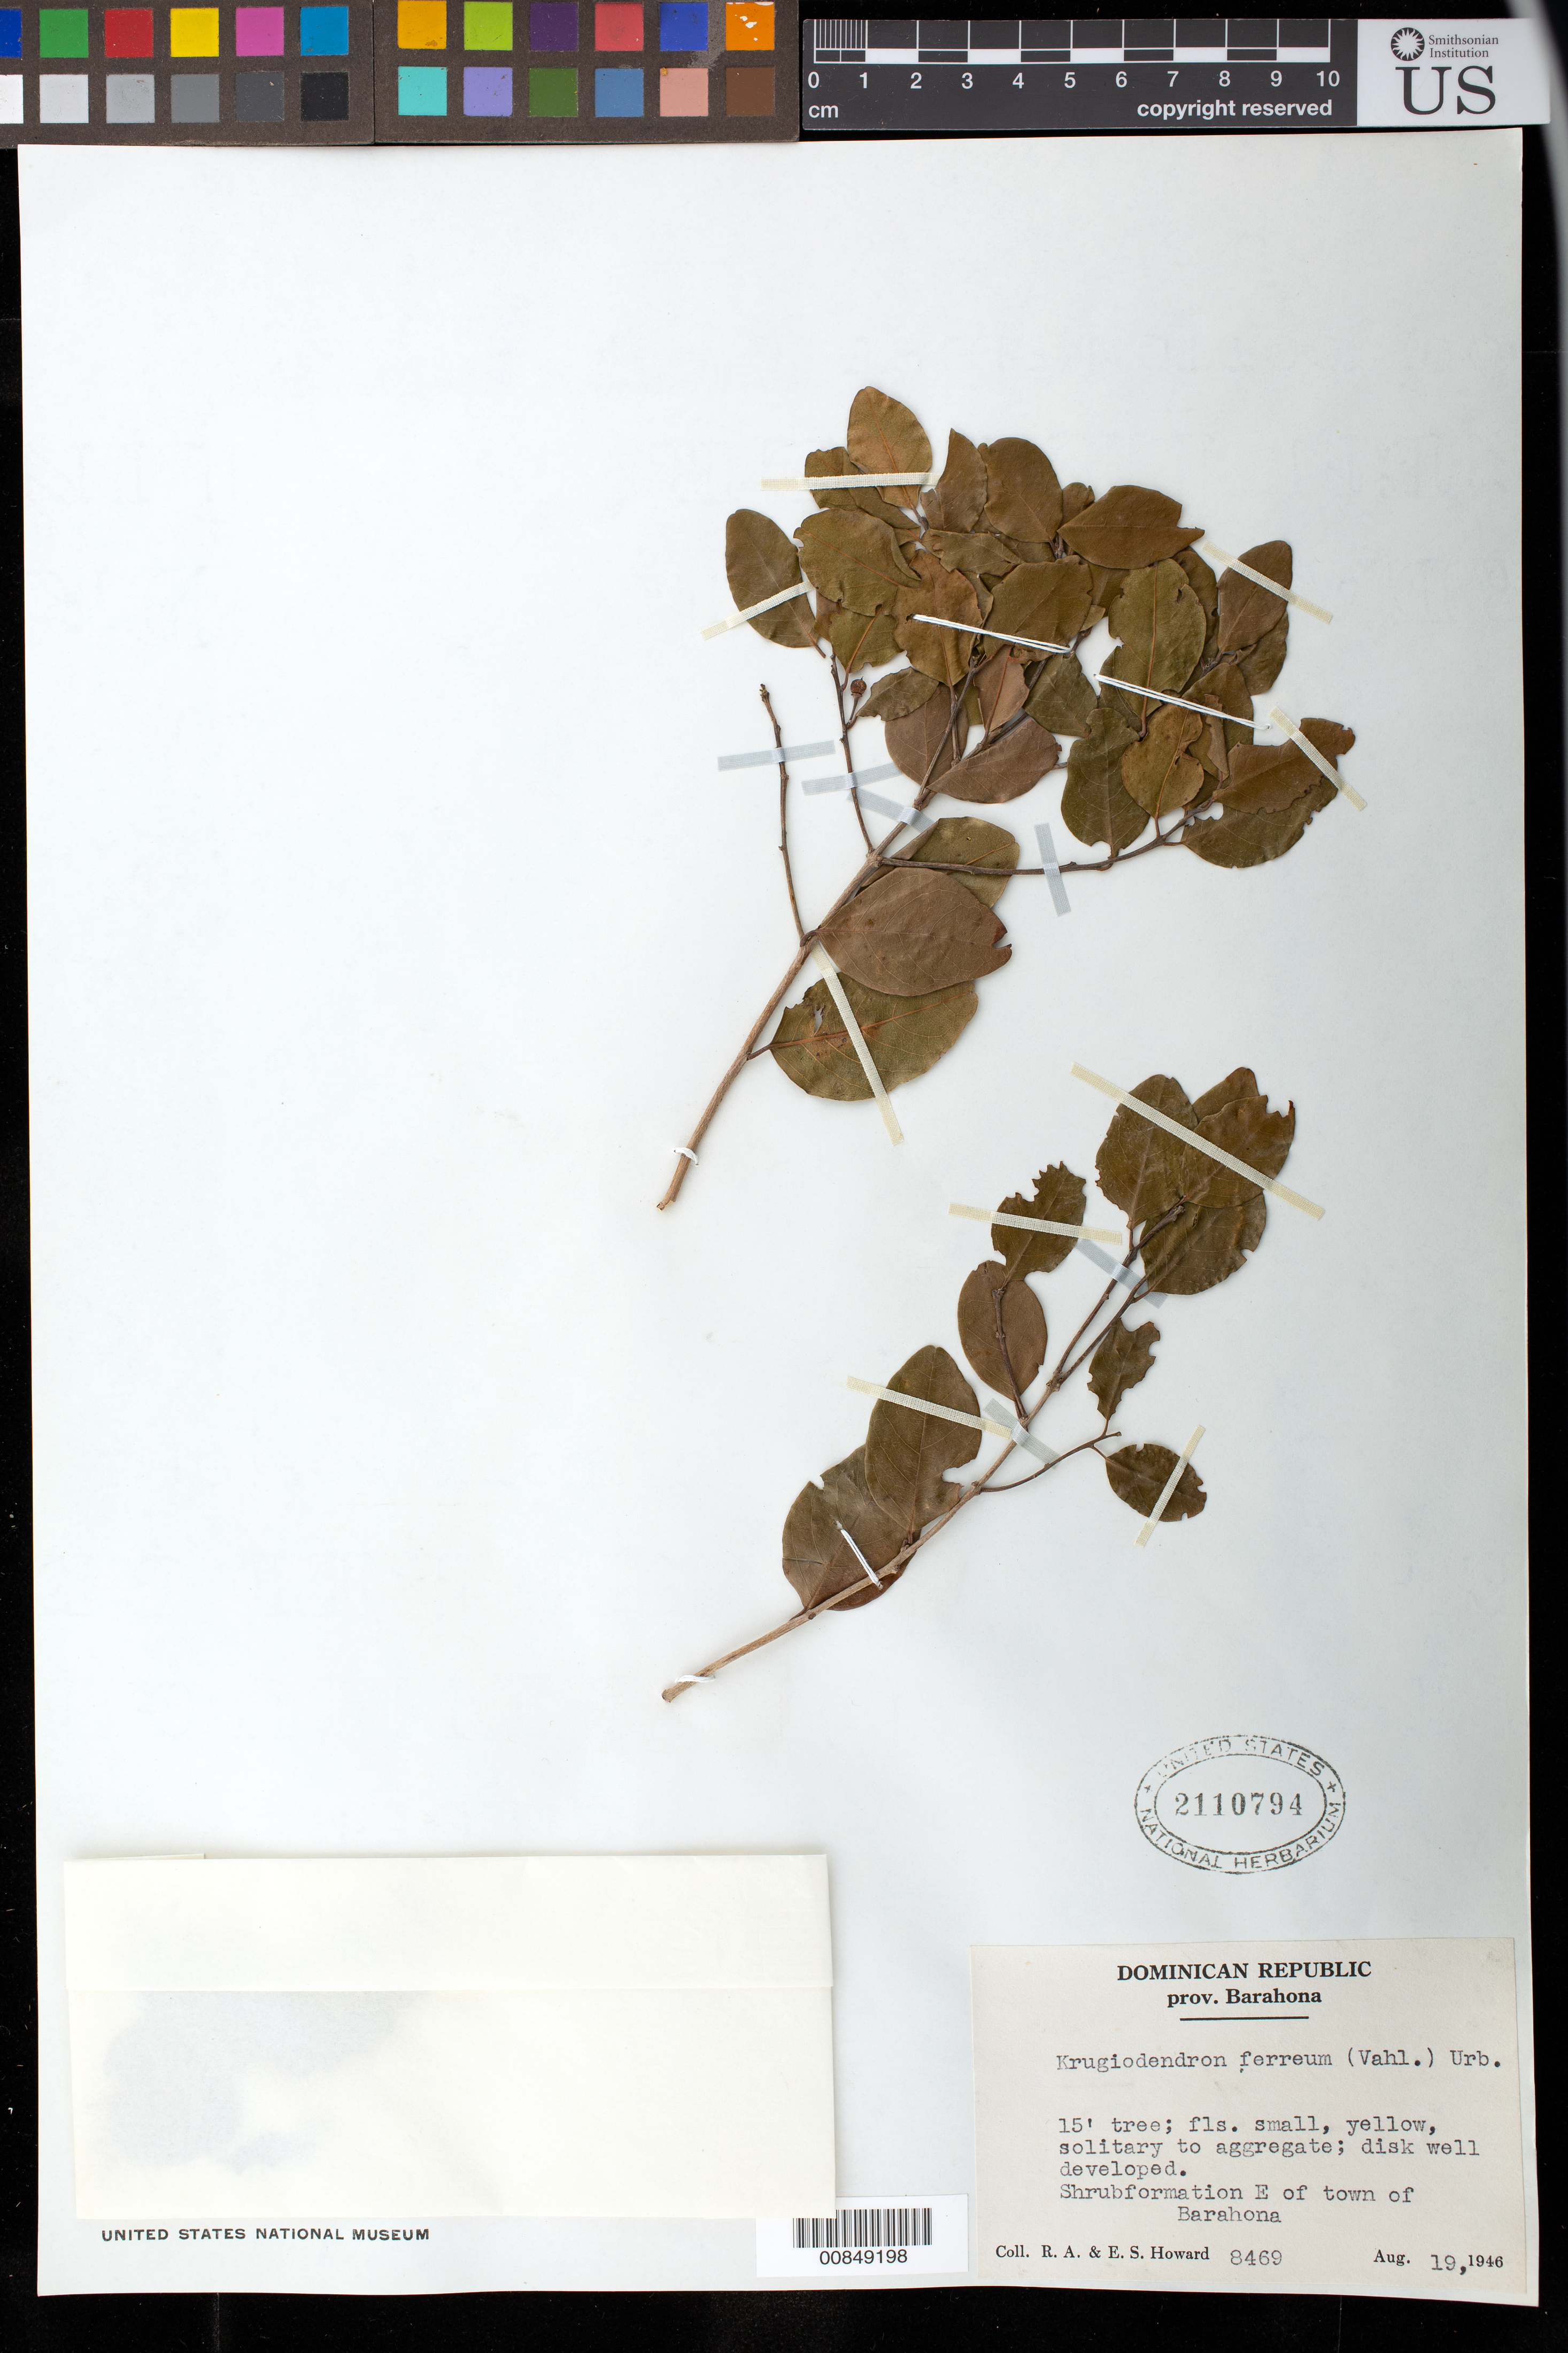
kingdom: Plantae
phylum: Tracheophyta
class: Magnoliopsida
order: Rosales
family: Rhamnaceae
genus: Krugiodendron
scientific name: Krugiodendron ferreum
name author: (Vahl) Urb.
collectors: R. A. Howard & E. S. Howard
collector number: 8469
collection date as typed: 19 Aug 1946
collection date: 1946-08-19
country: Dominican Republic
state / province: Barahona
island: Hispaniola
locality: E of town of Barahona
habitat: Shrub formation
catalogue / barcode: US 2110794